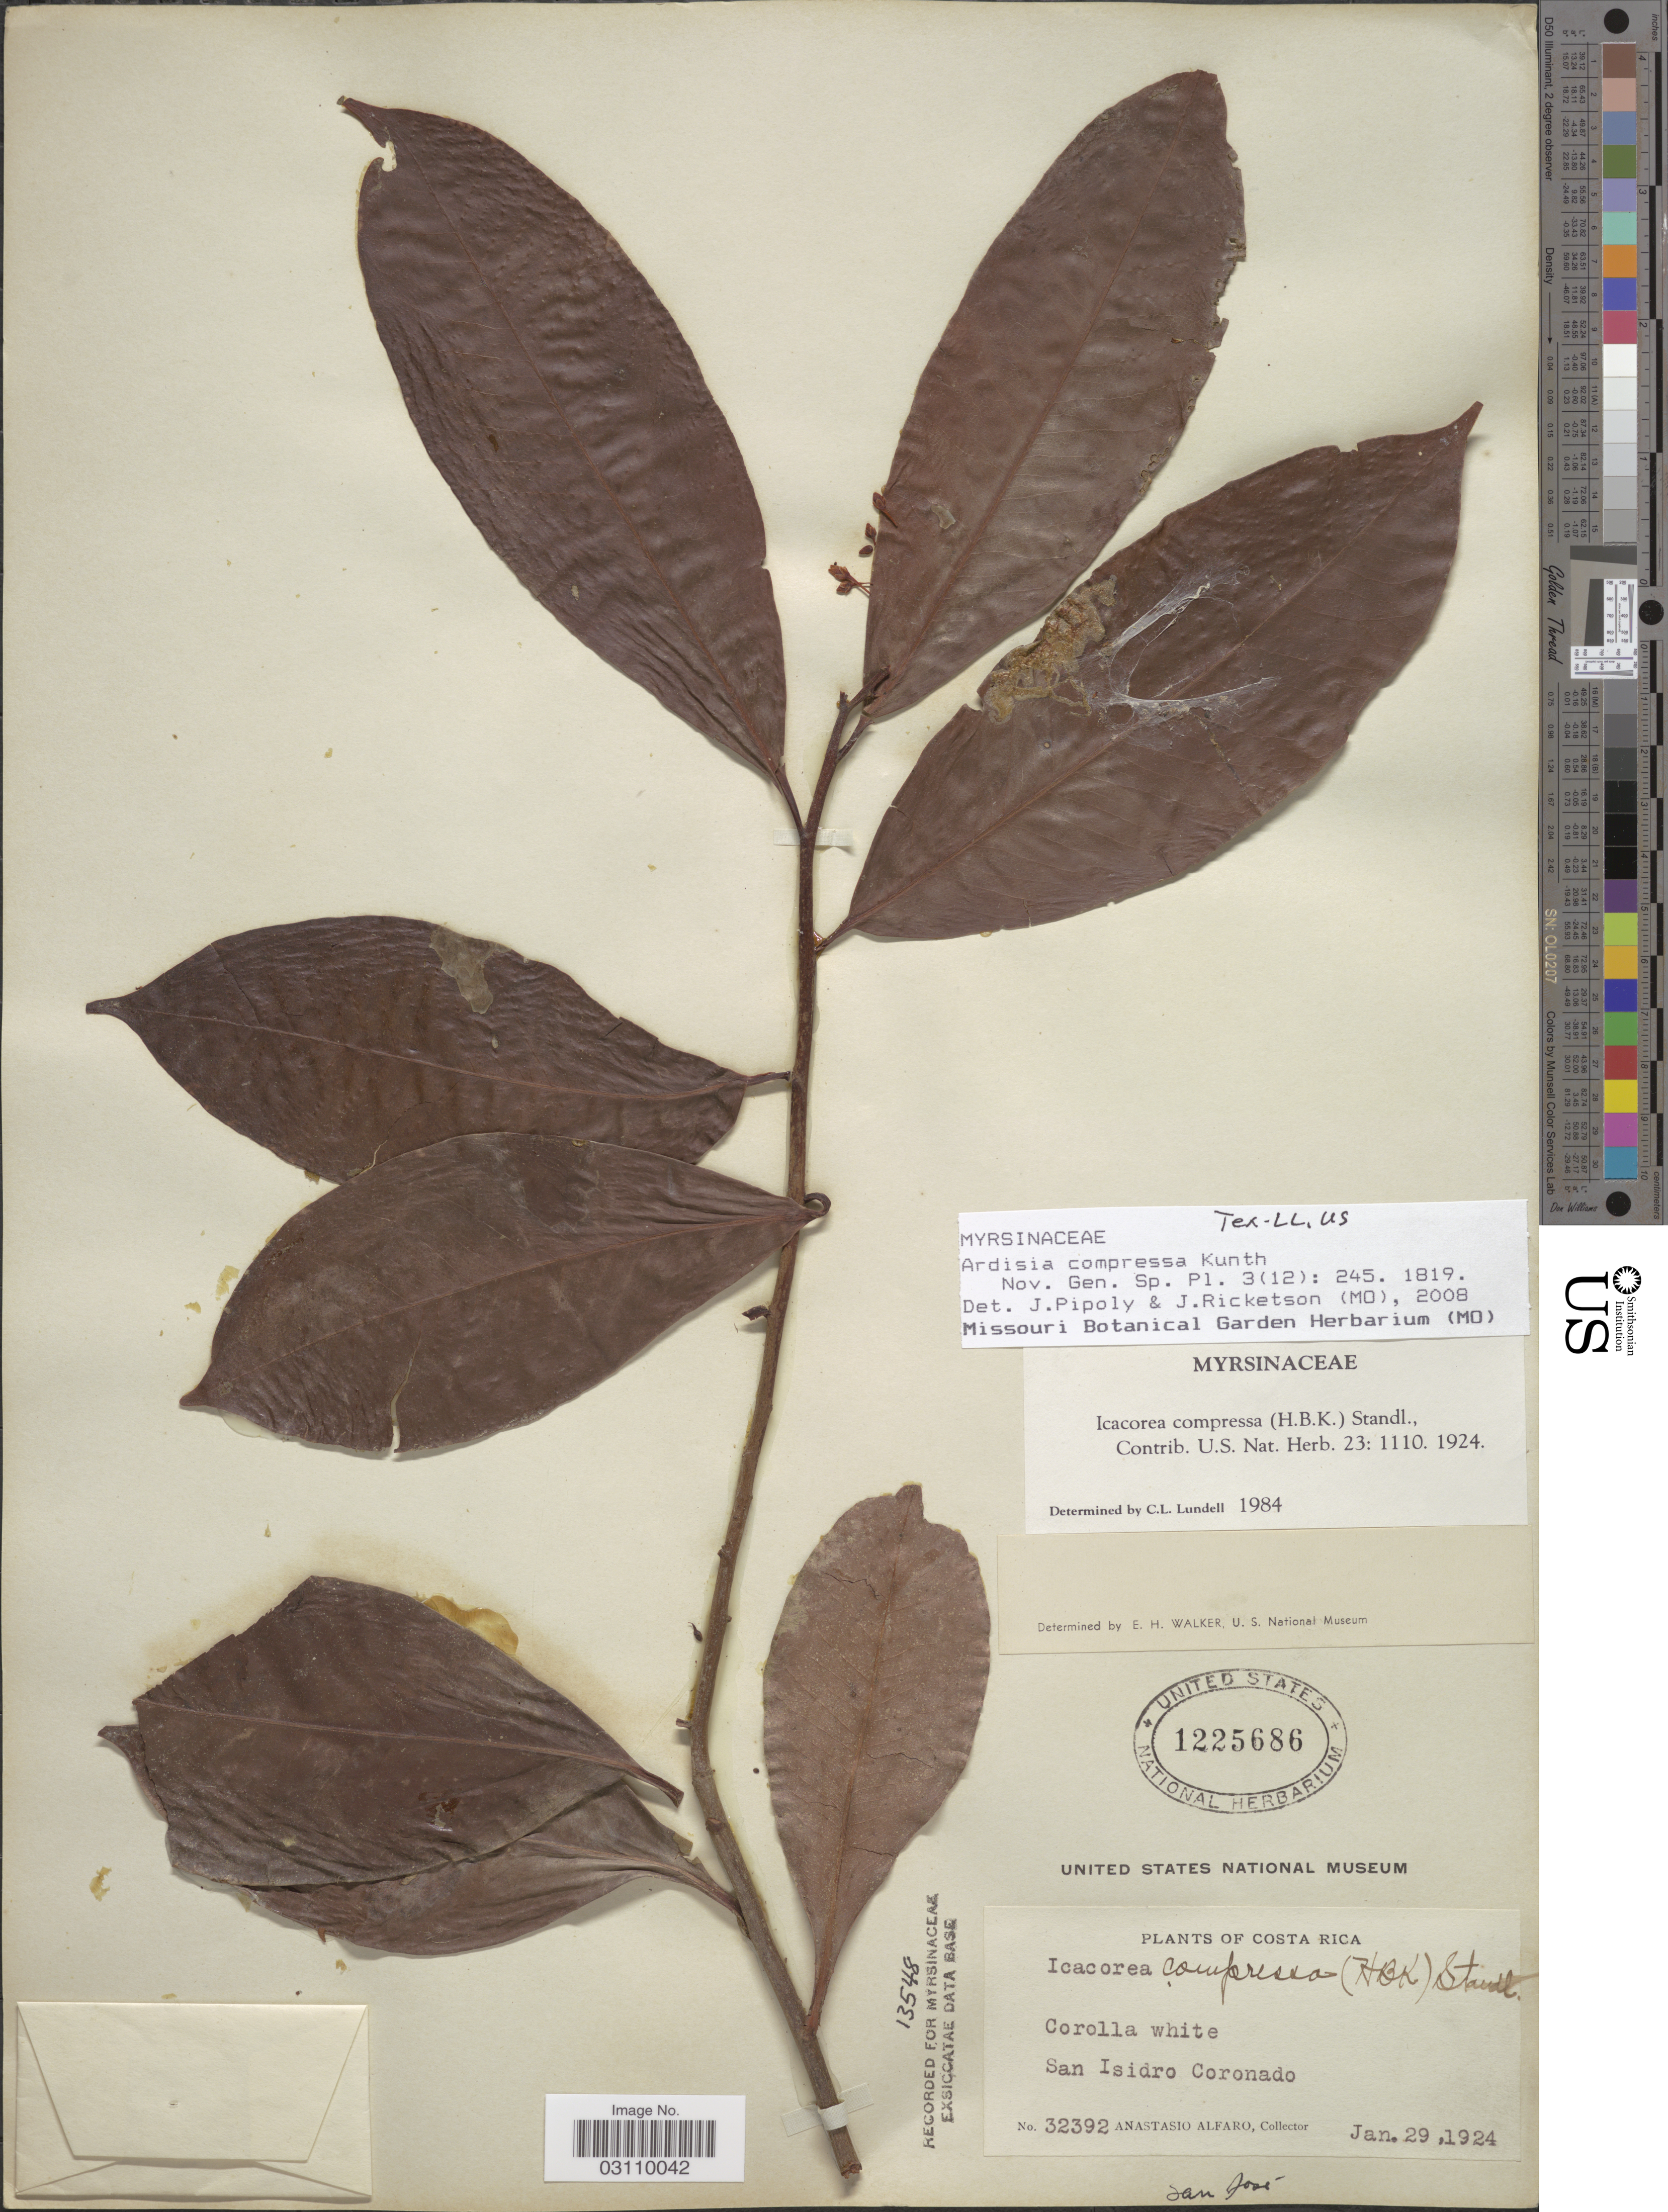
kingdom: Plantae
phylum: Tracheophyta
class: Magnoliopsida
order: Ericales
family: Primulaceae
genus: Ardisia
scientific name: Ardisia compressa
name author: Kunth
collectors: A. Alfaro Gonzalez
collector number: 32392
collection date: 1924-01-29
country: Costa Rica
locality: San Isidro Coronado.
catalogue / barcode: US 1225686